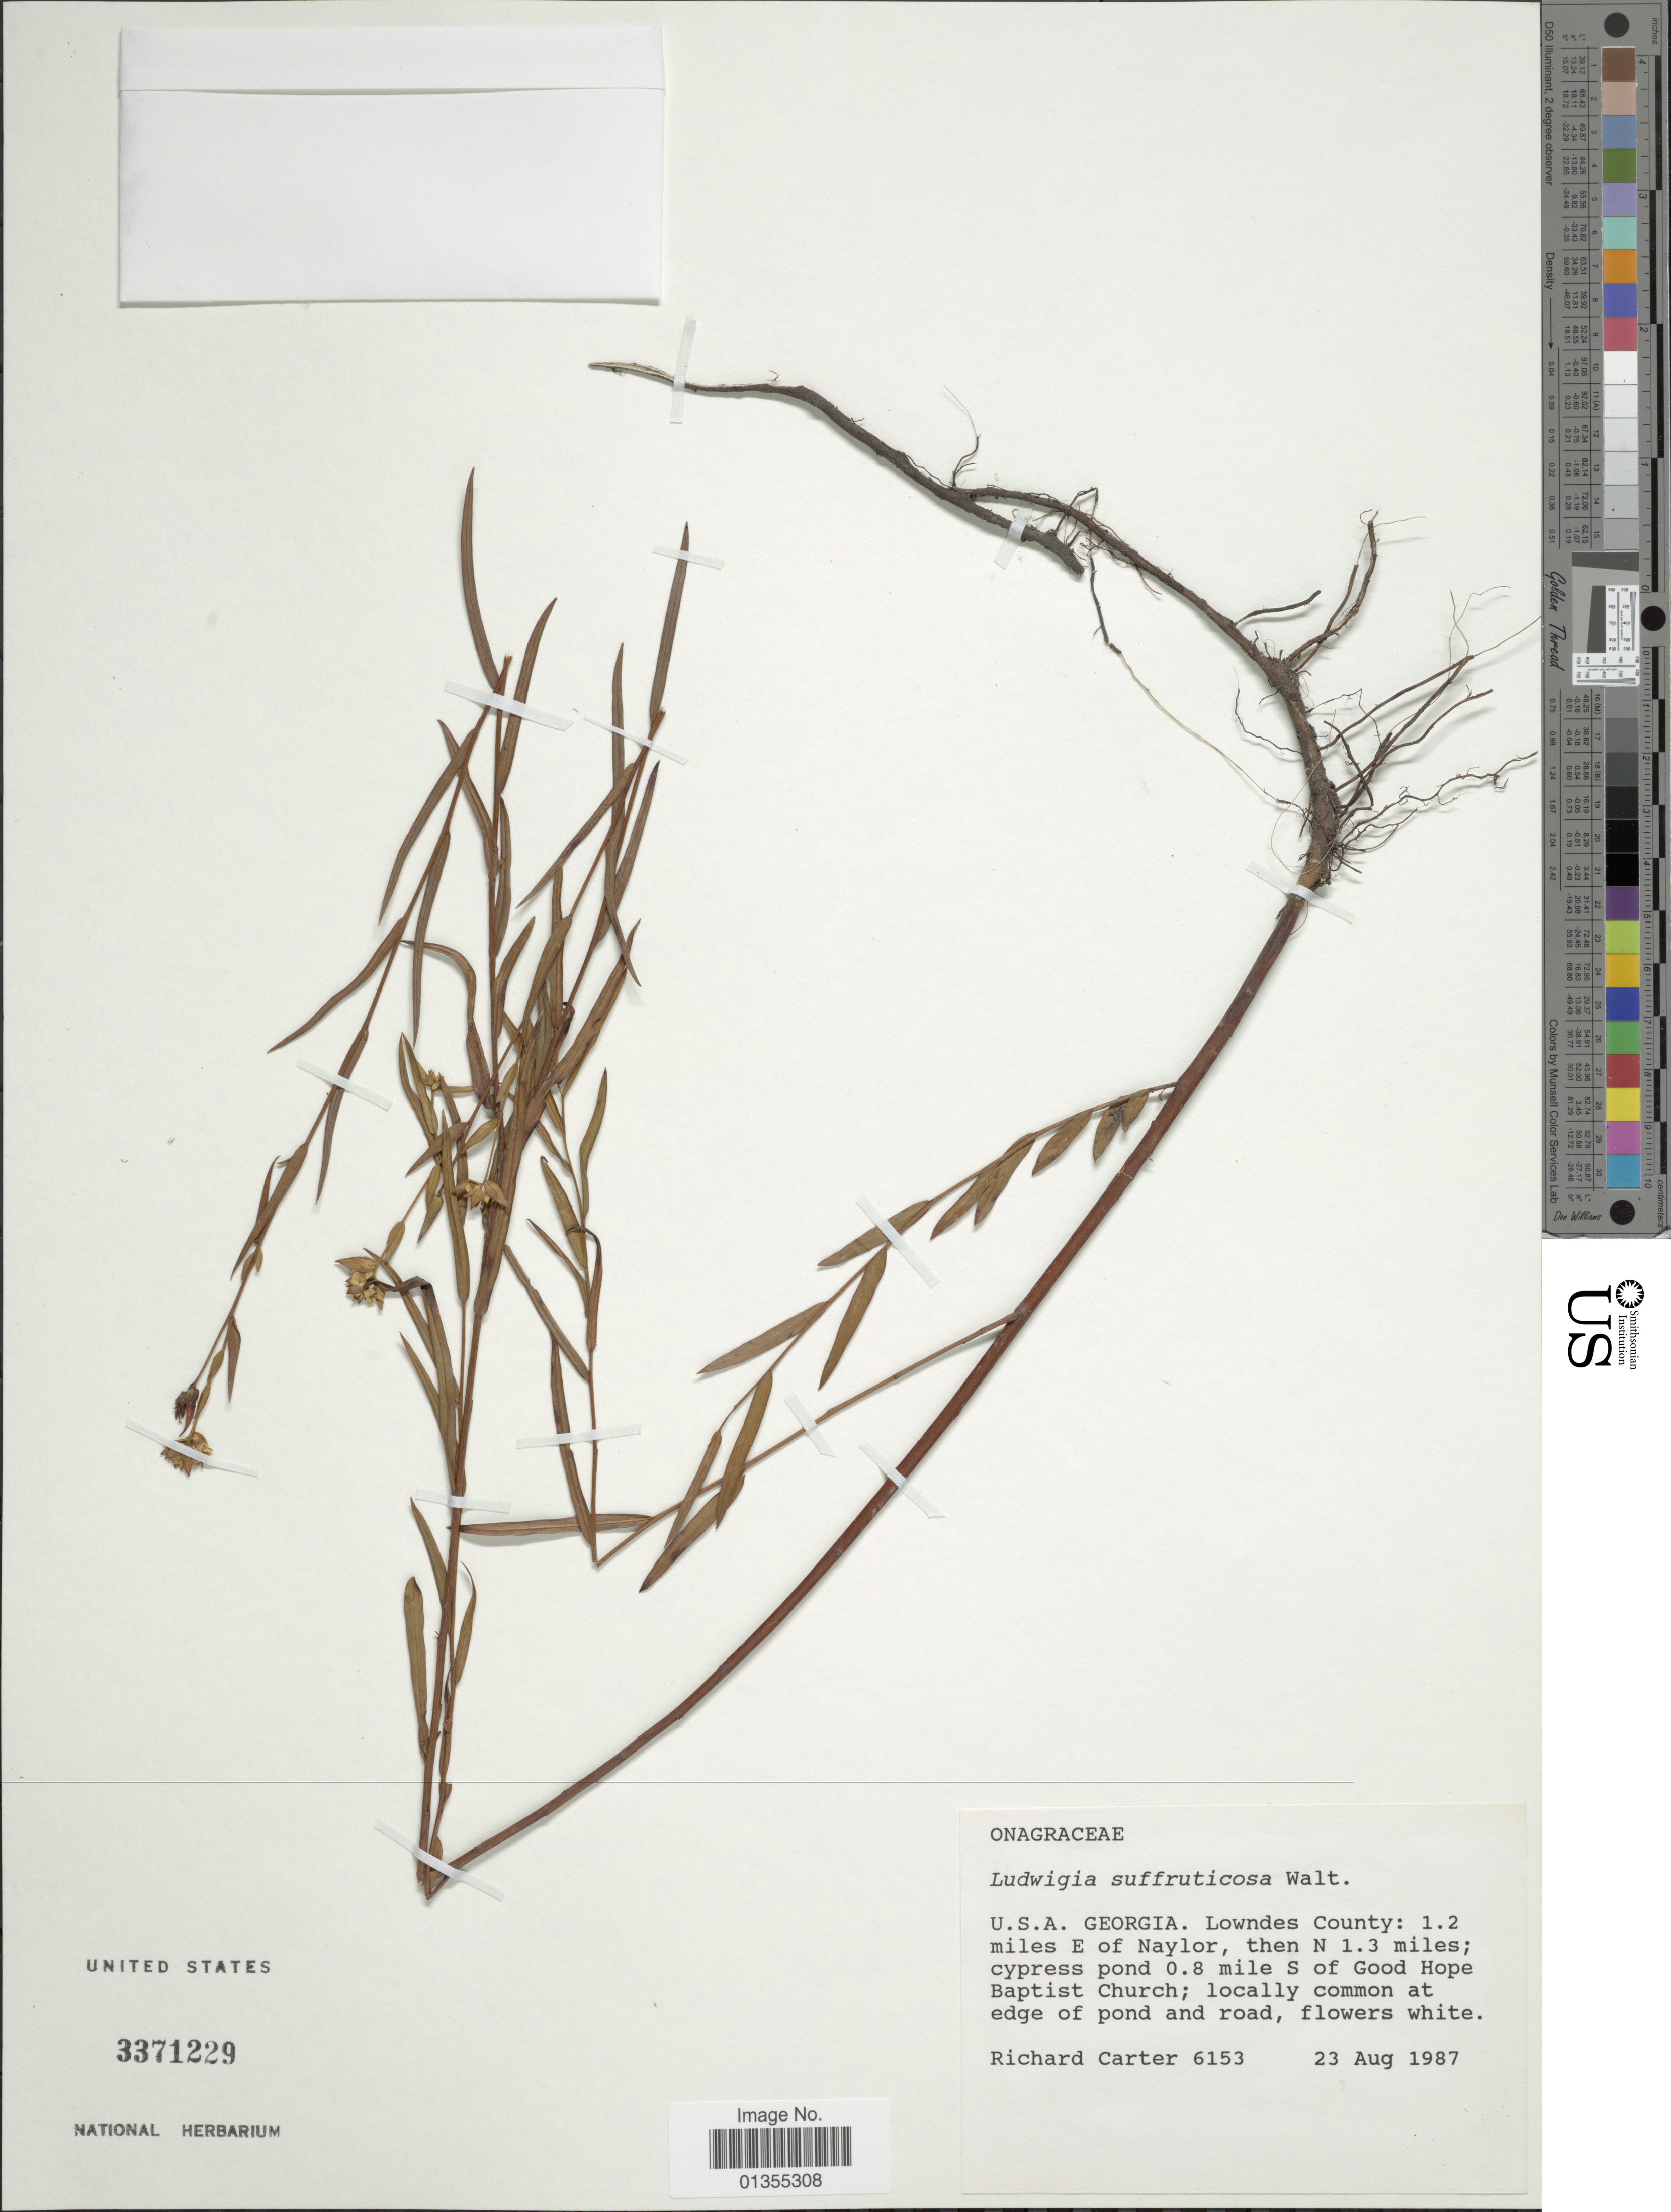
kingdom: Plantae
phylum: Tracheophyta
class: Magnoliopsida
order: Myrtales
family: Onagraceae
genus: Ludwigia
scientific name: Ludwigia suffruticosa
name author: Walter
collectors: R. Carter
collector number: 6153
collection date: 1987-08-23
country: United States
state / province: Georgia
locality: Lowndes County: 1.2 miles E of Naylor, then N 1.3 miles; cypress pond 0.8 mile S of Good Hope Baptist Church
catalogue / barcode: US 3371229